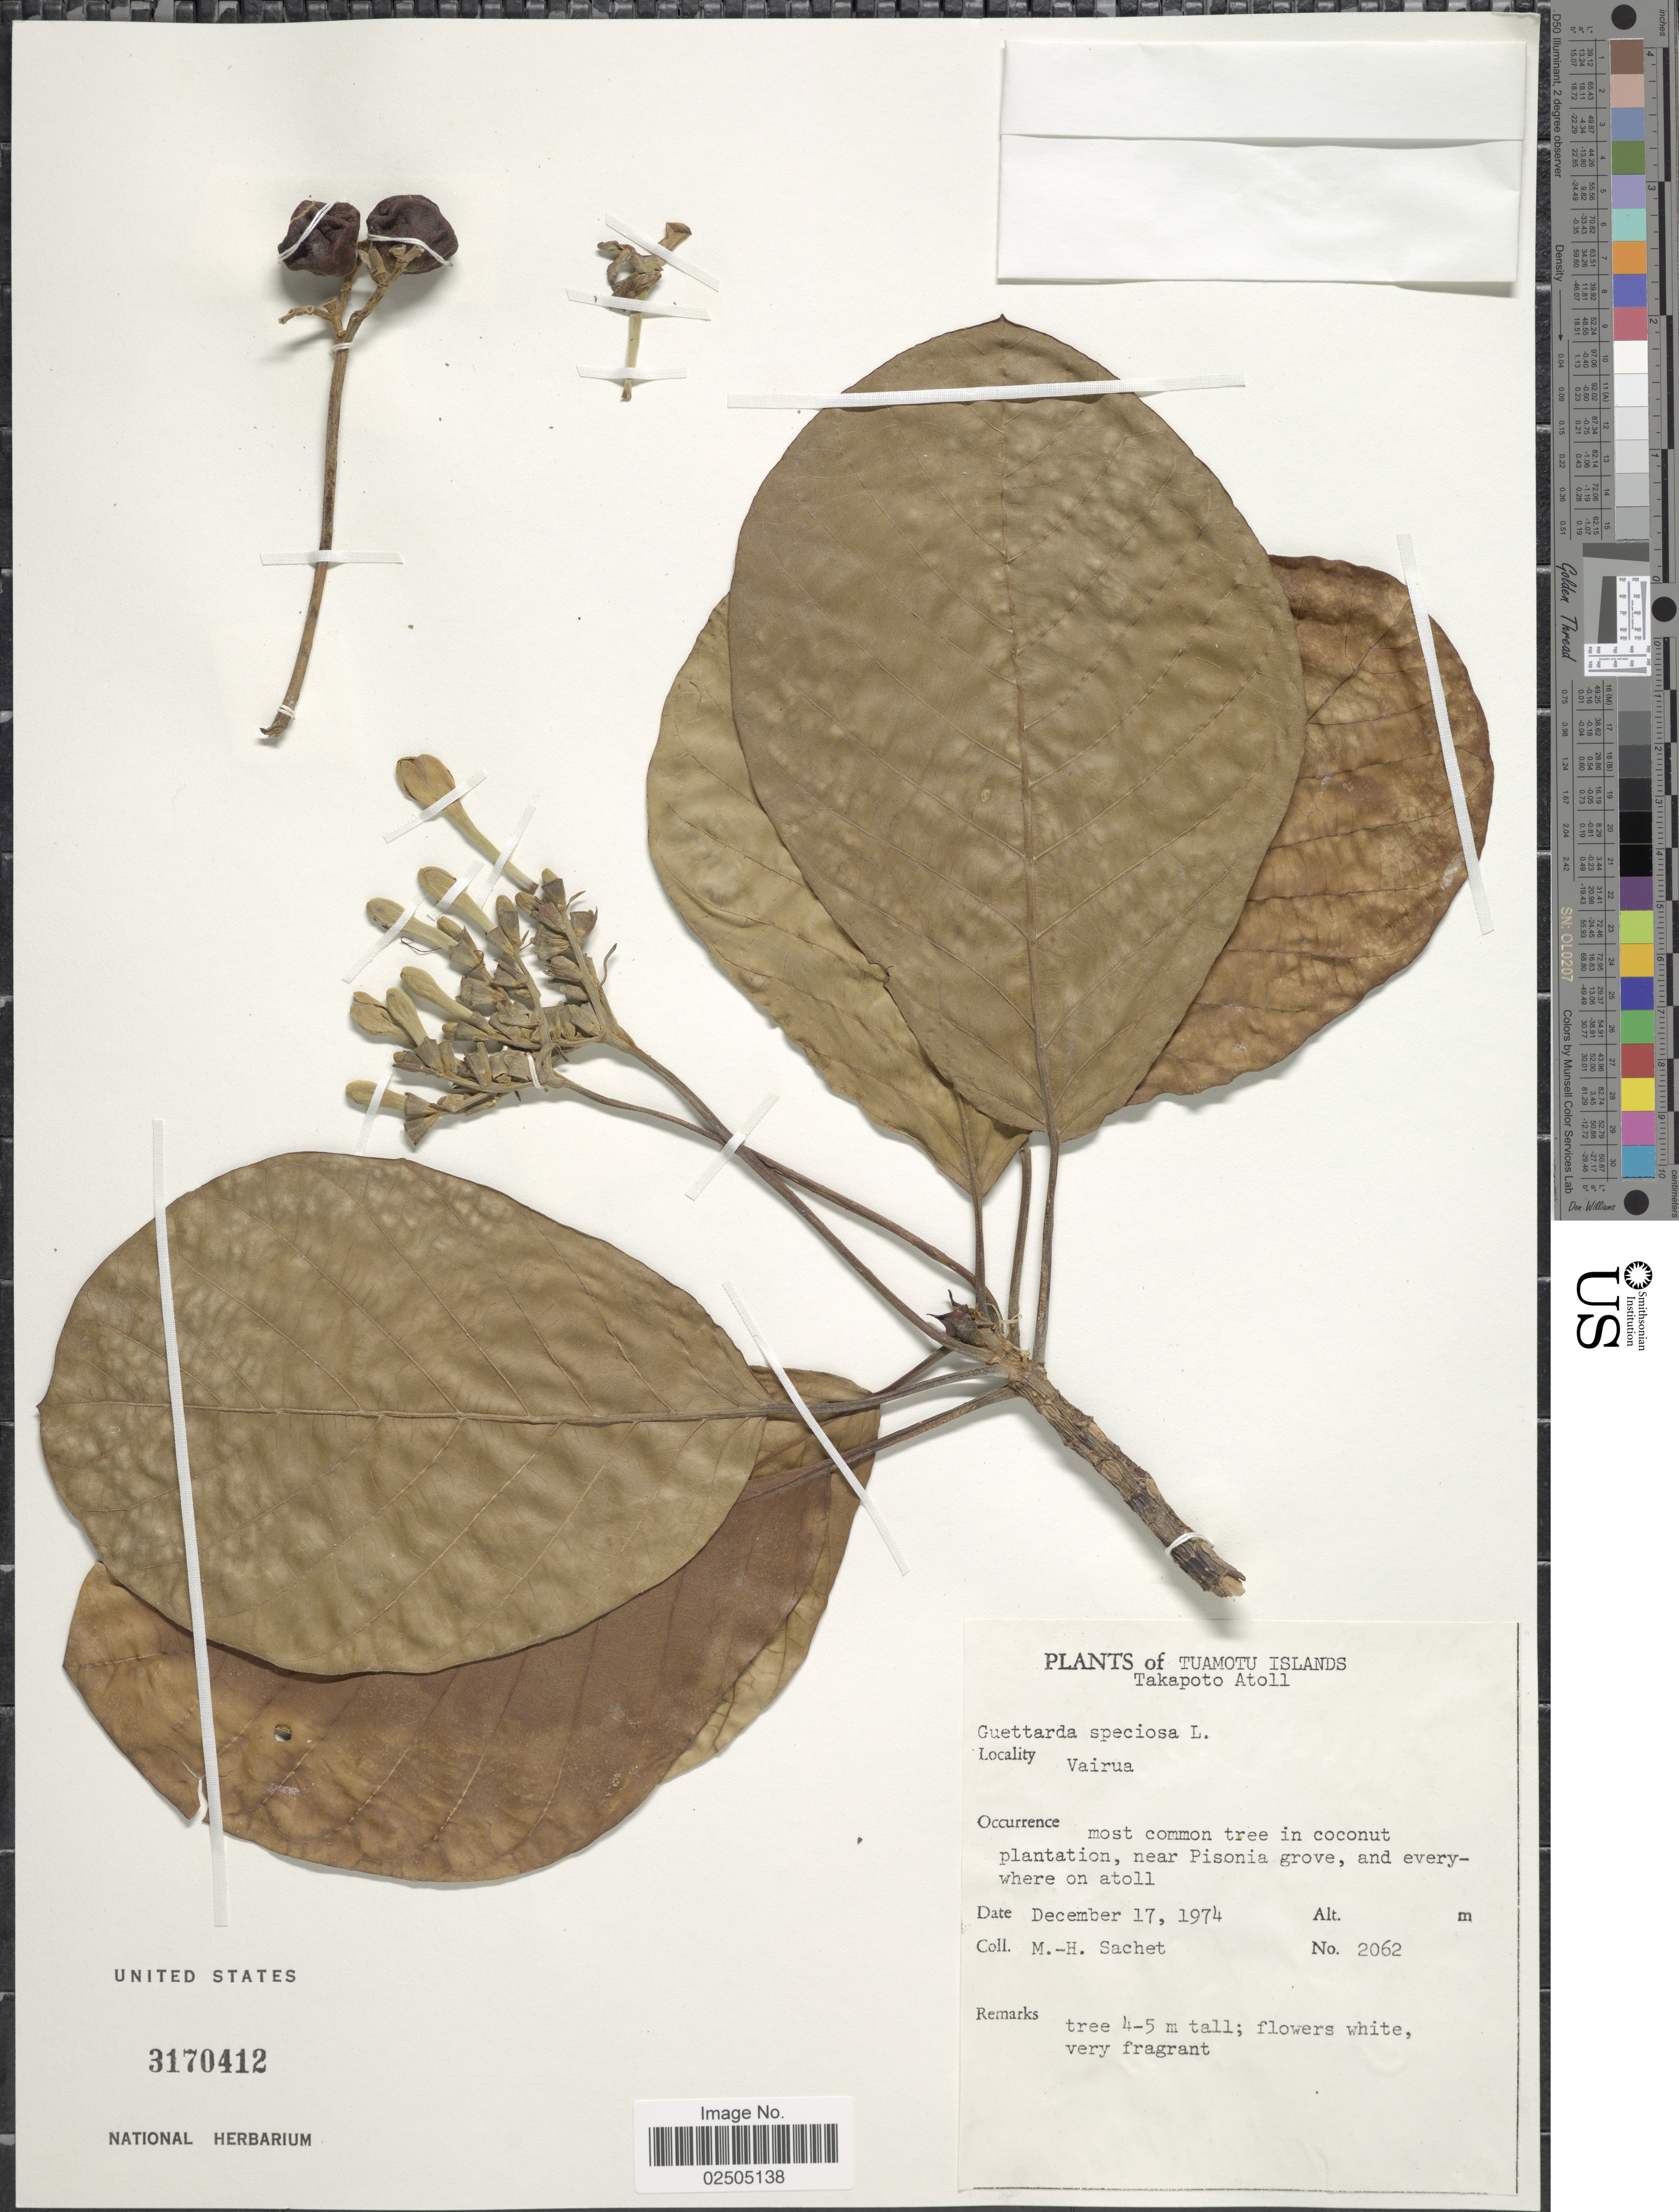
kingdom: Plantae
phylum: Tracheophyta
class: Magnoliopsida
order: Gentianales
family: Rubiaceae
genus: Guettarda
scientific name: Guettarda speciosa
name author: L.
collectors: M.-H. Sachet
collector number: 2062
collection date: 1974-12-17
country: French Polynesia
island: Takapoto Atoll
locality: Tuamotu Islands, Takapoto Atoll, Vairua, most common tree in coconut plantation, near Pisonia grove, and everywhere on atoll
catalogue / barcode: US 3170412